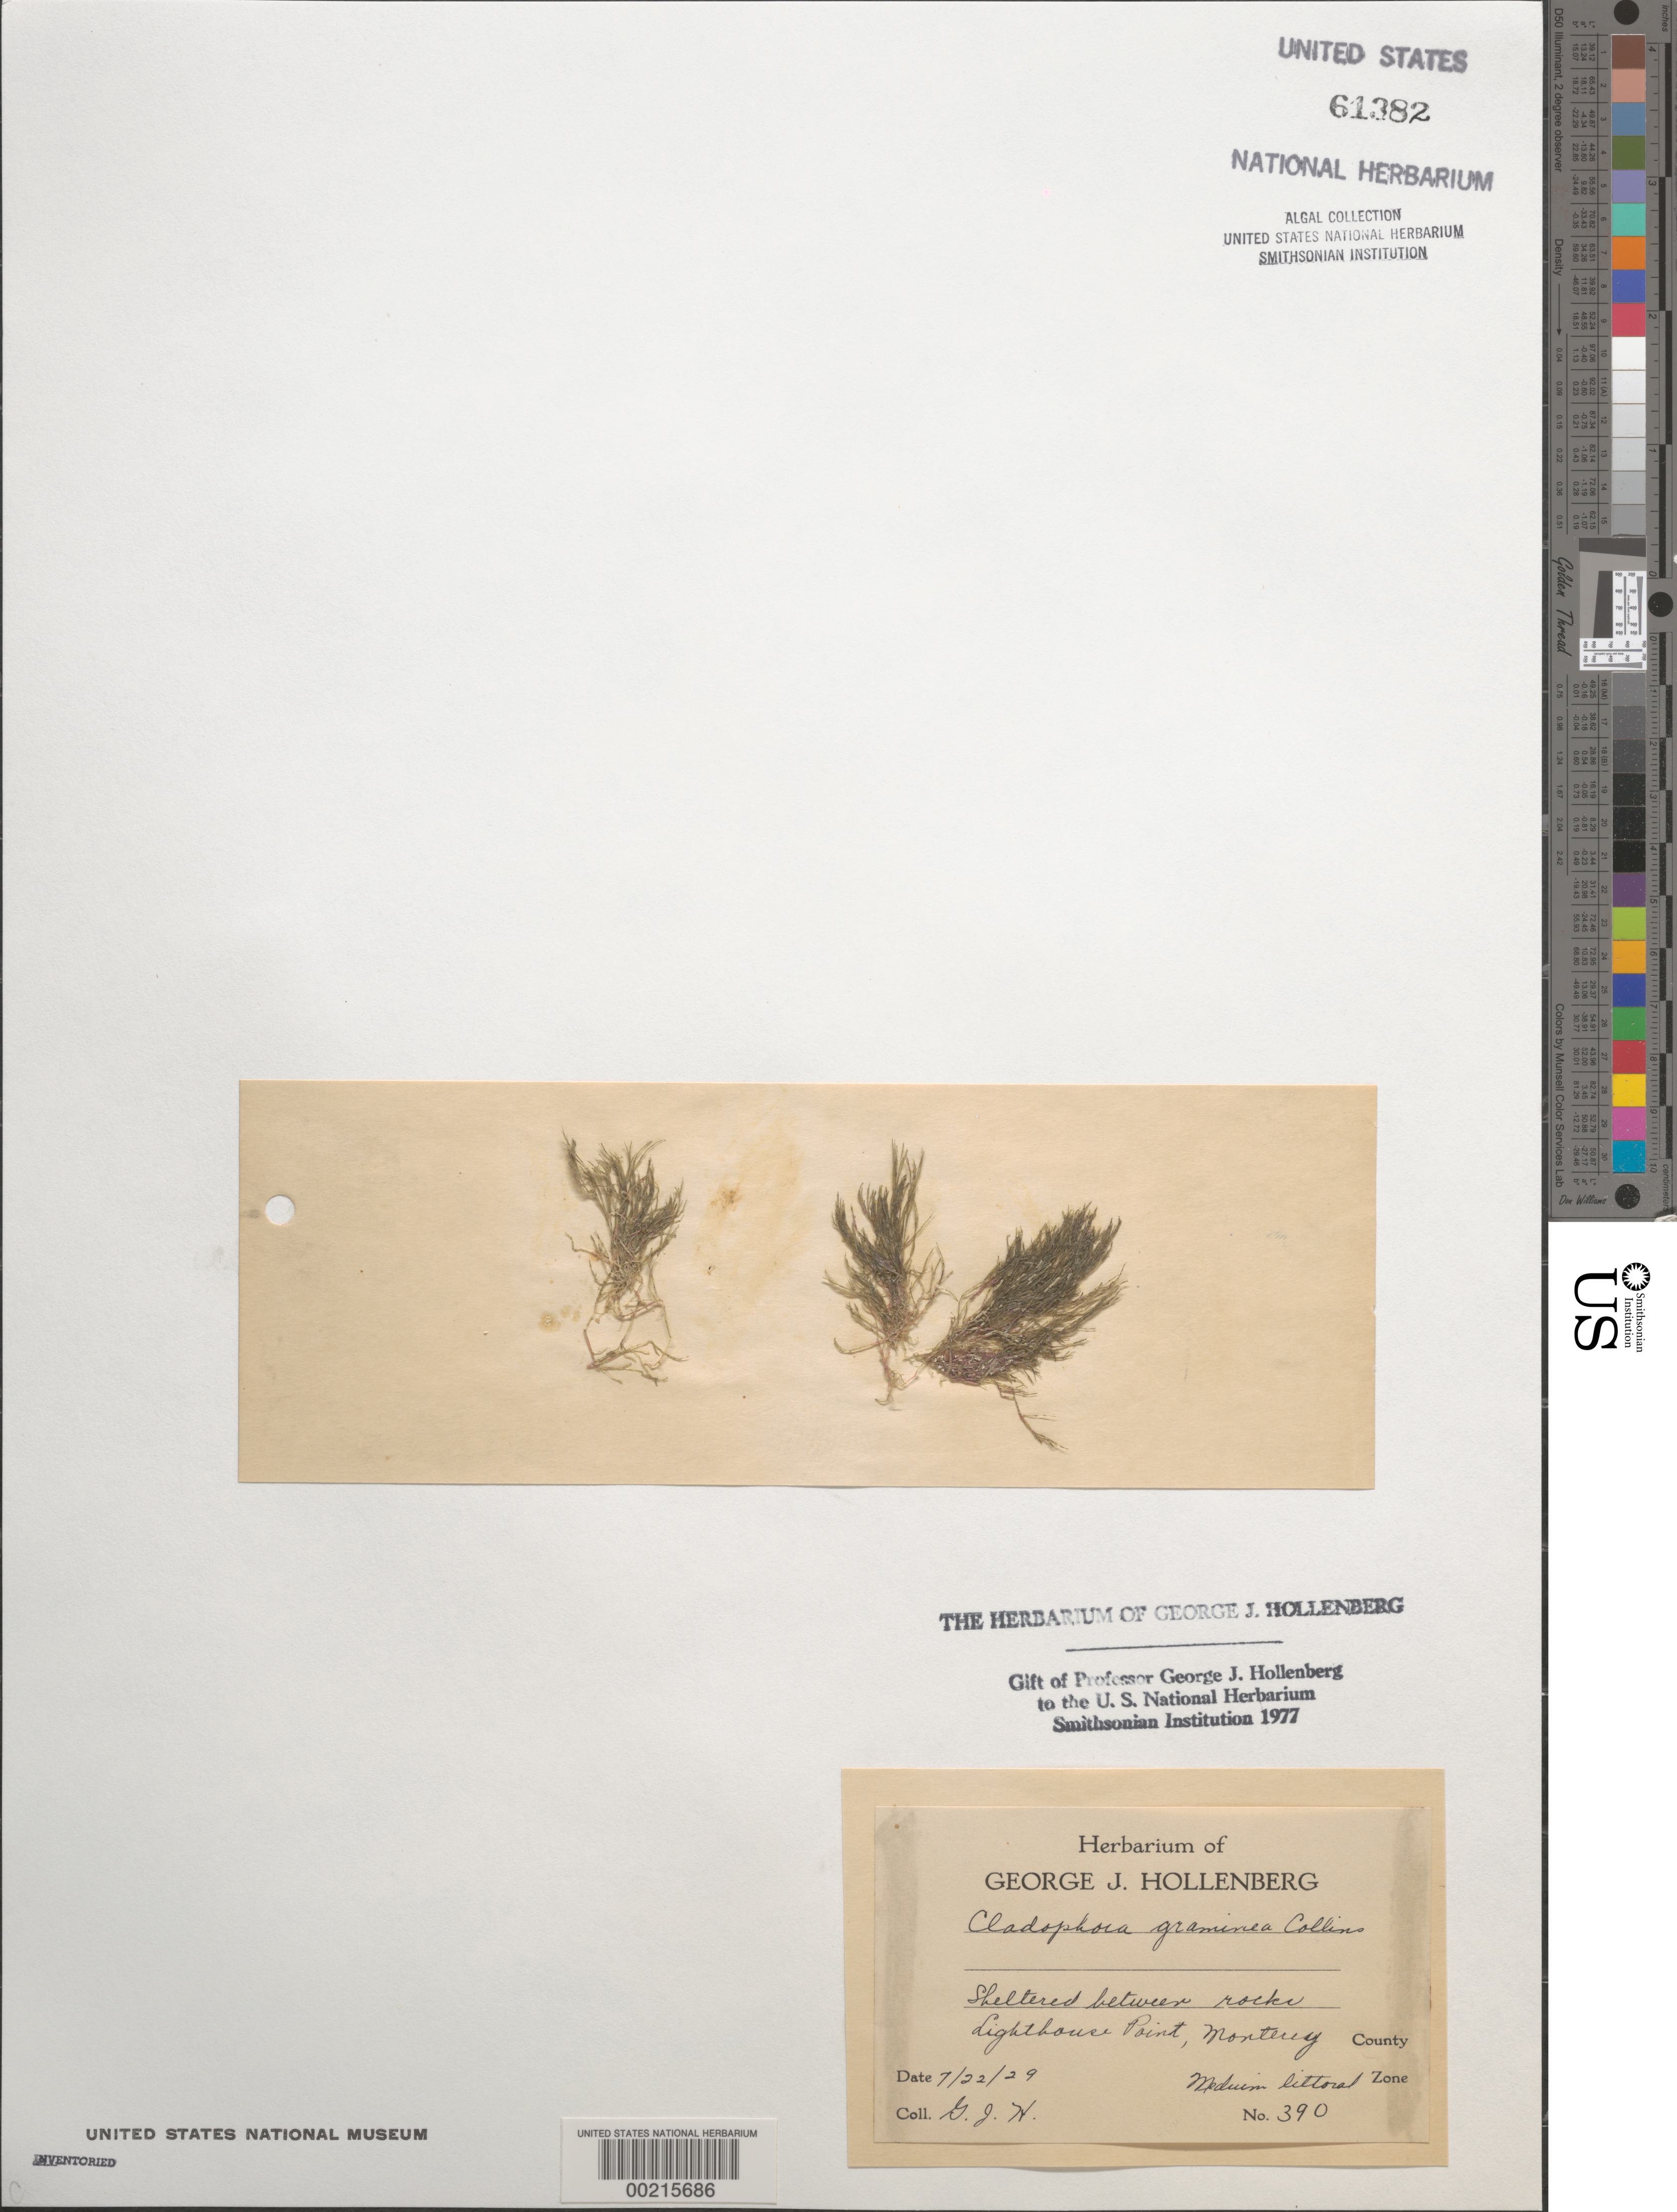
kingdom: Plantae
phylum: Chlorophyta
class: Ulvophyceae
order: Cladophorales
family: Cladophoraceae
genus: Cladophora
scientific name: Cladophora graminea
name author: Collins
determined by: Hollenberg, George J.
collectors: G. Hollenberg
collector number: GJH 390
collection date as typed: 22 Jul 1929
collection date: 1929-07-22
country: United States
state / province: California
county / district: Monterey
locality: Lighthouse Point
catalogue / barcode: US 61382